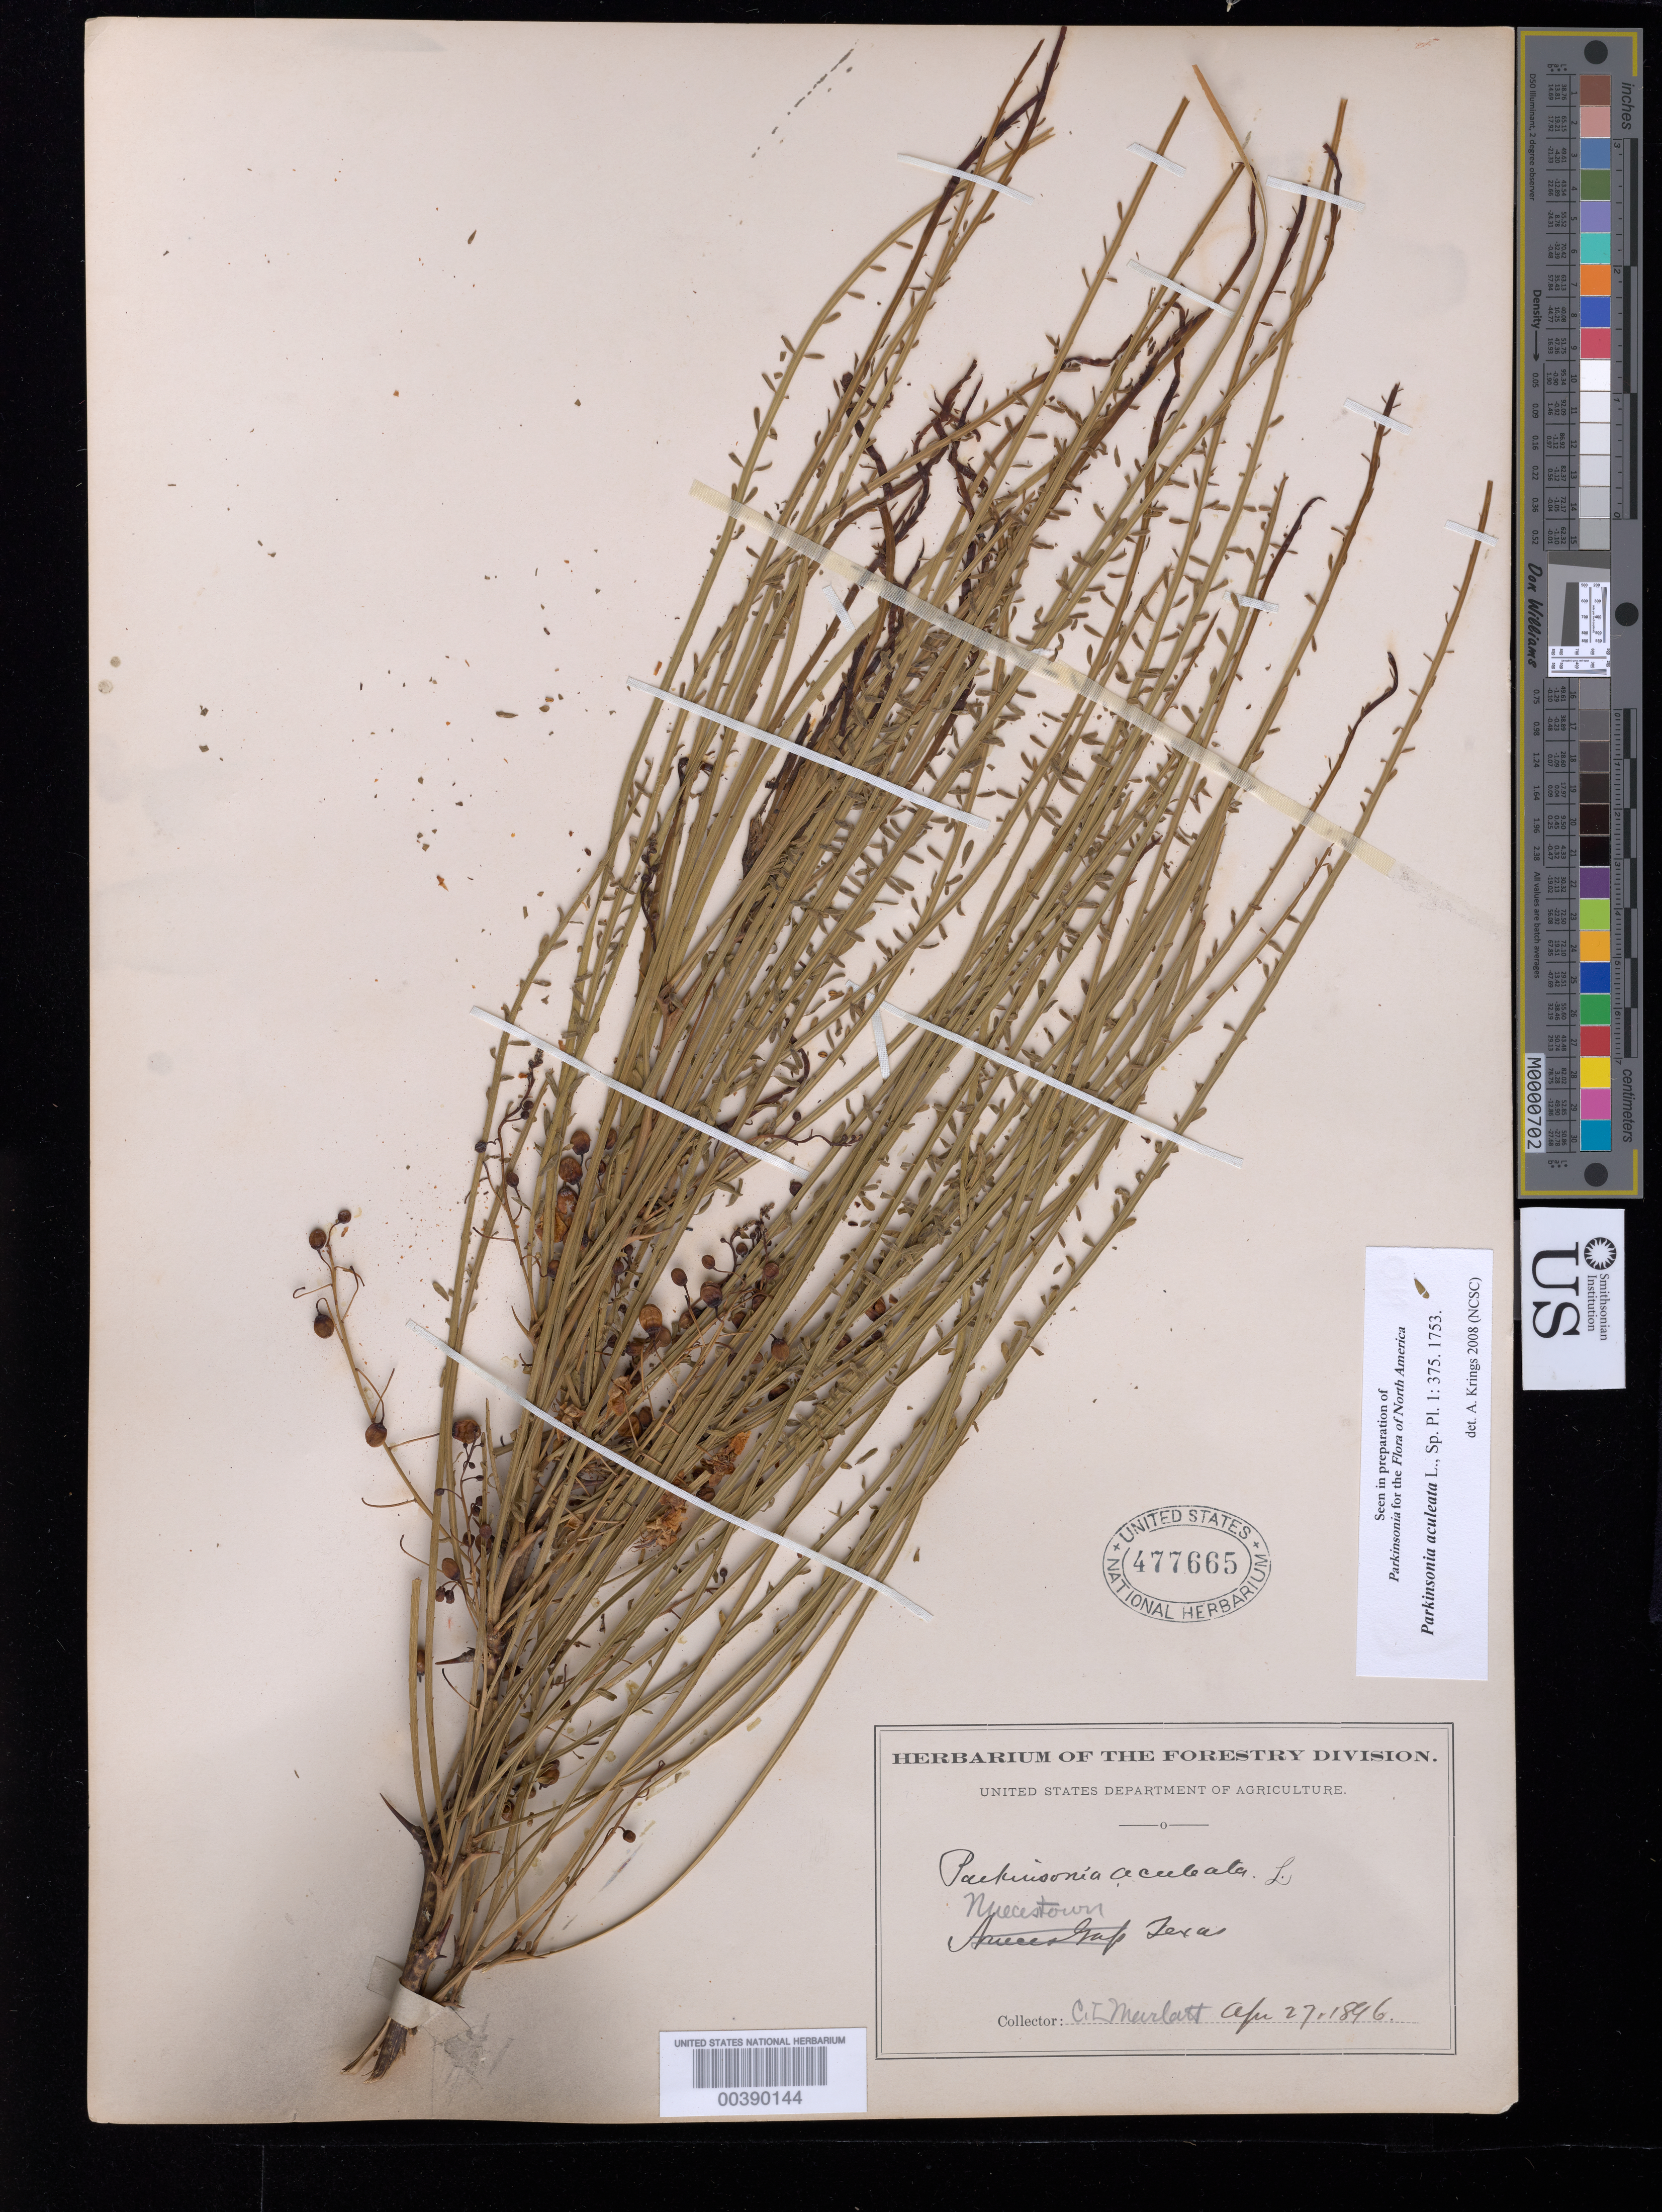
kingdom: Plantae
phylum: Tracheophyta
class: Magnoliopsida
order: Fabales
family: Fabaceae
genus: Parkinsonia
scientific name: Parkinsonia aculeata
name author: L.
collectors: C. Meirlatt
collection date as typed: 27 Apr 1896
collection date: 1896-04-27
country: United States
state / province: Texas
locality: Nuecestown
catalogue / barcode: US 477665